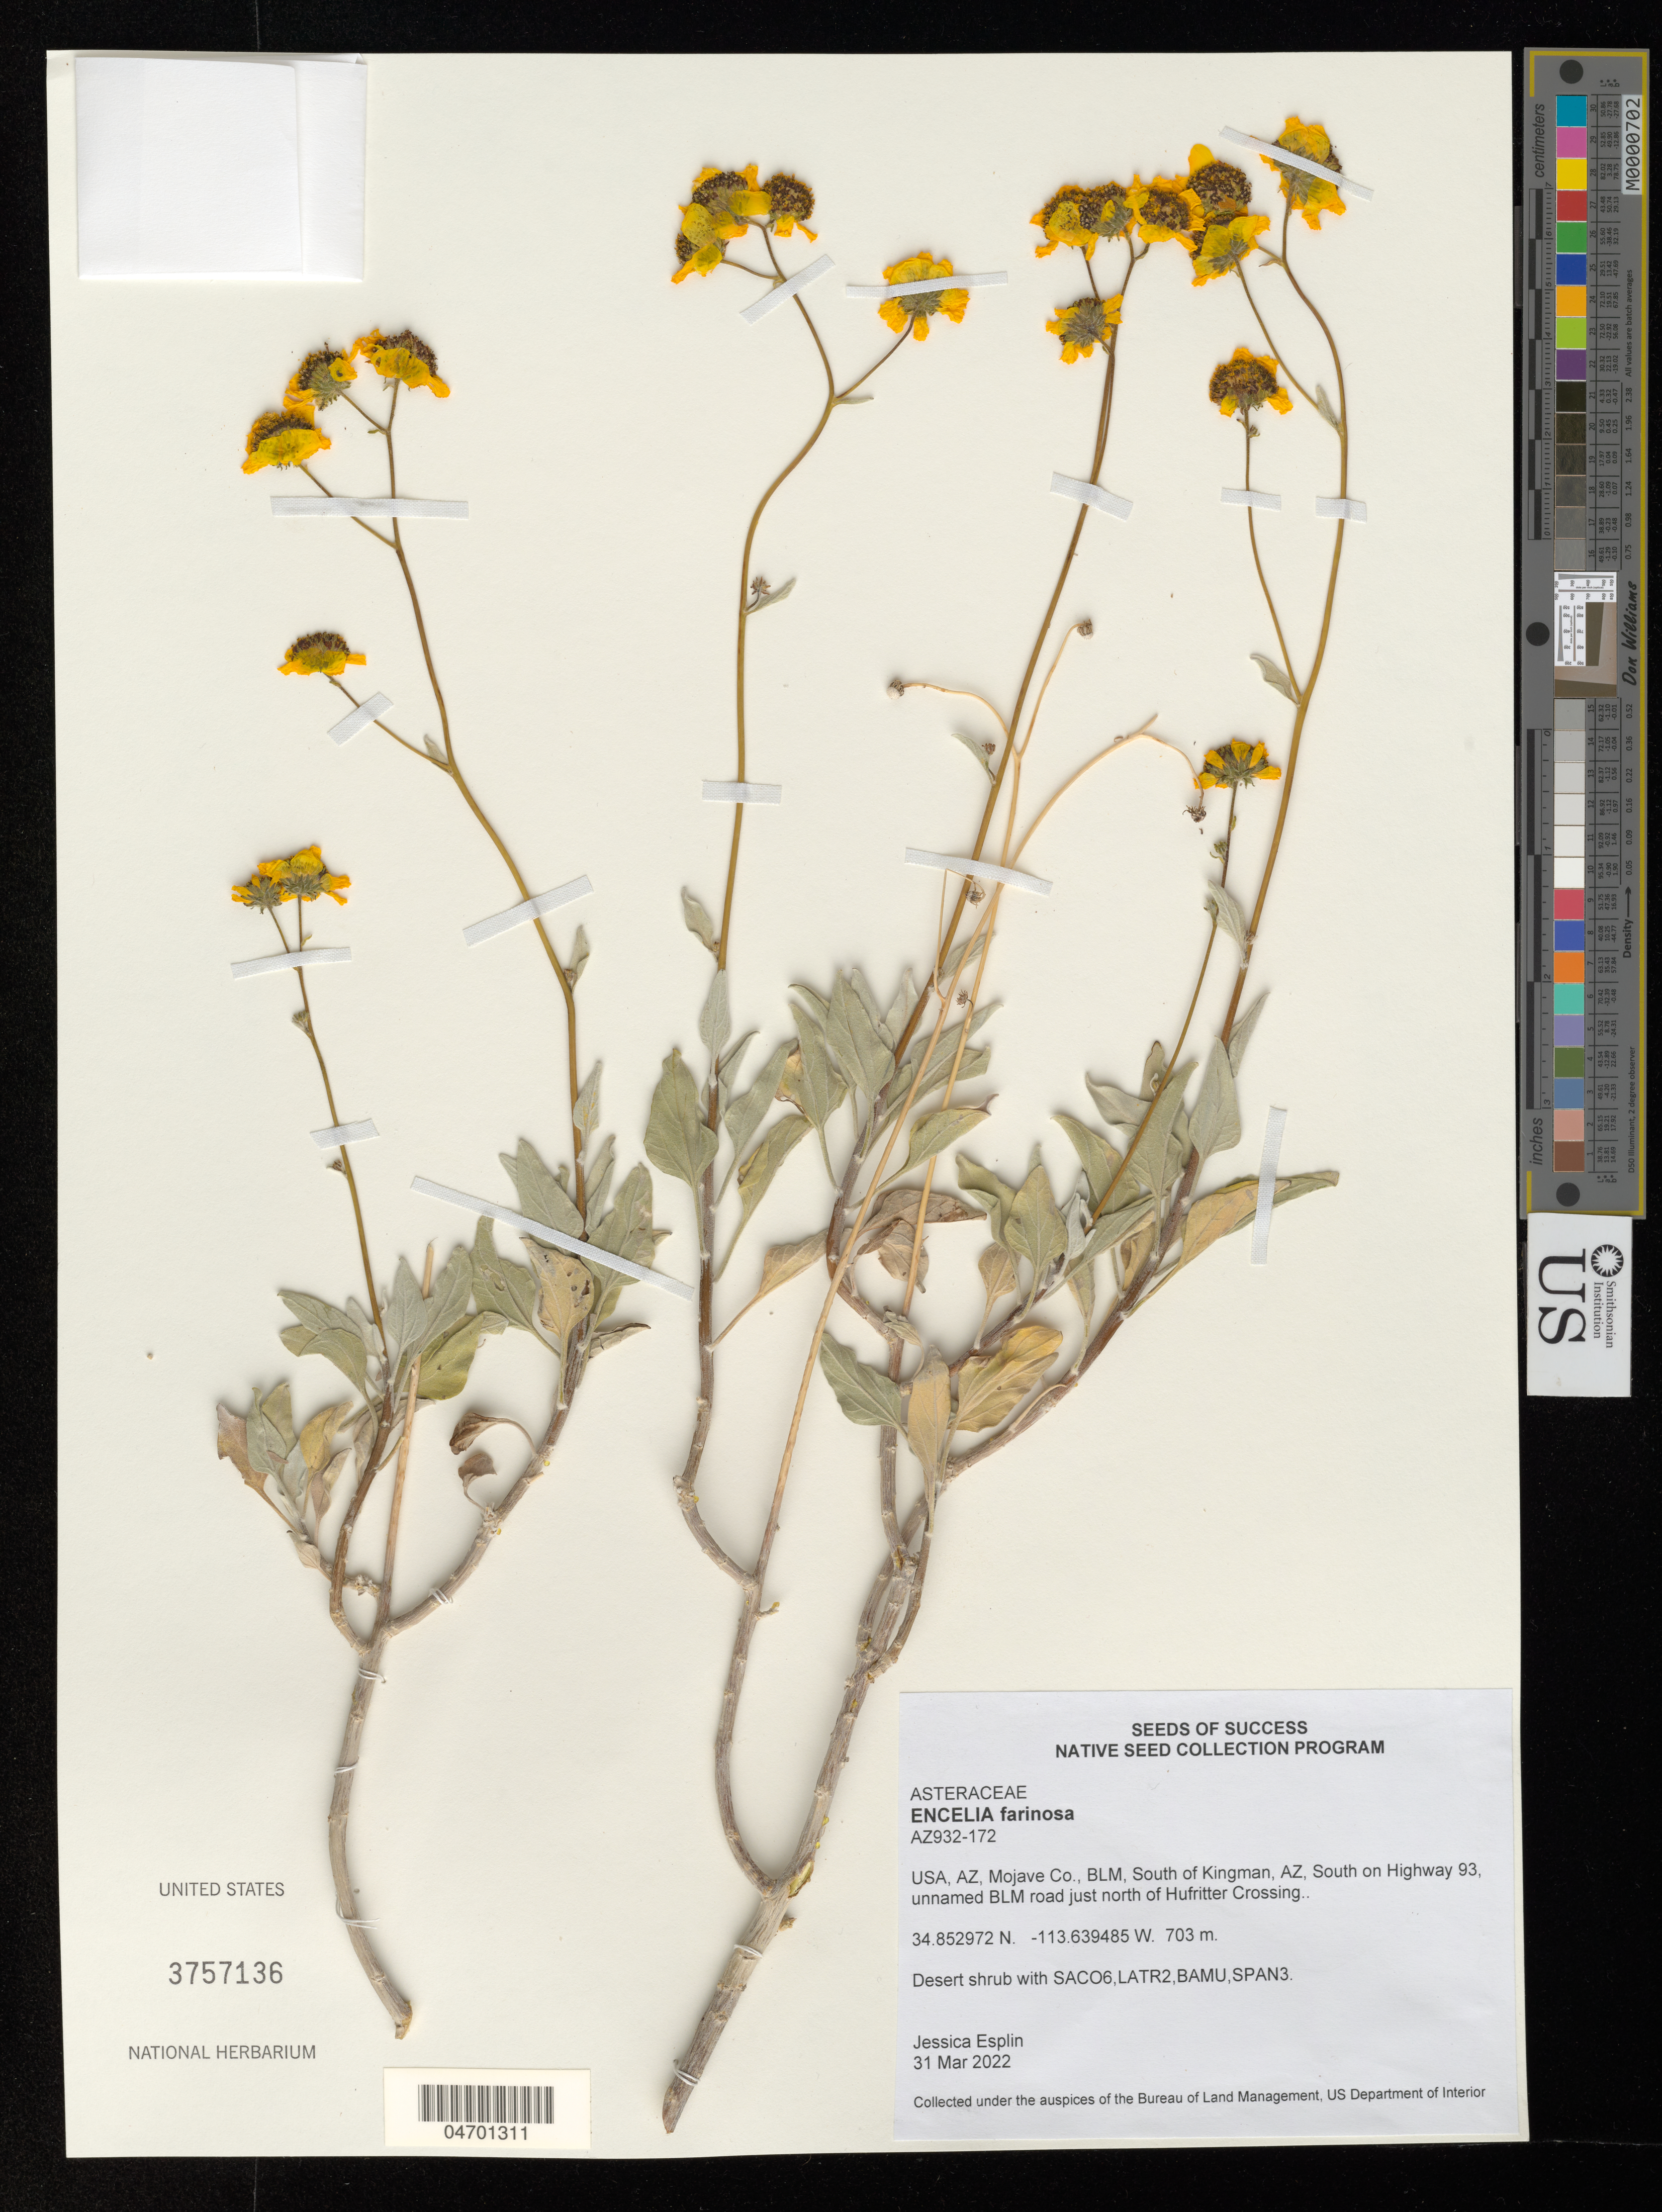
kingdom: Plantae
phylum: Tracheophyta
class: Magnoliopsida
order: Asterales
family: Asteraceae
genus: Encelia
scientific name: Encelia farinosa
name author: A. Gray ex Torr. in Emory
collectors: A. Ron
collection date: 2022-03-31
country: United States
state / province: Arizona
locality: AZ, Mojave Co., BLM, South of Kingman, South on Highway 93, unnamed BLM road just north of Hufritter Crossing.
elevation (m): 703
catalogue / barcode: US 3757136